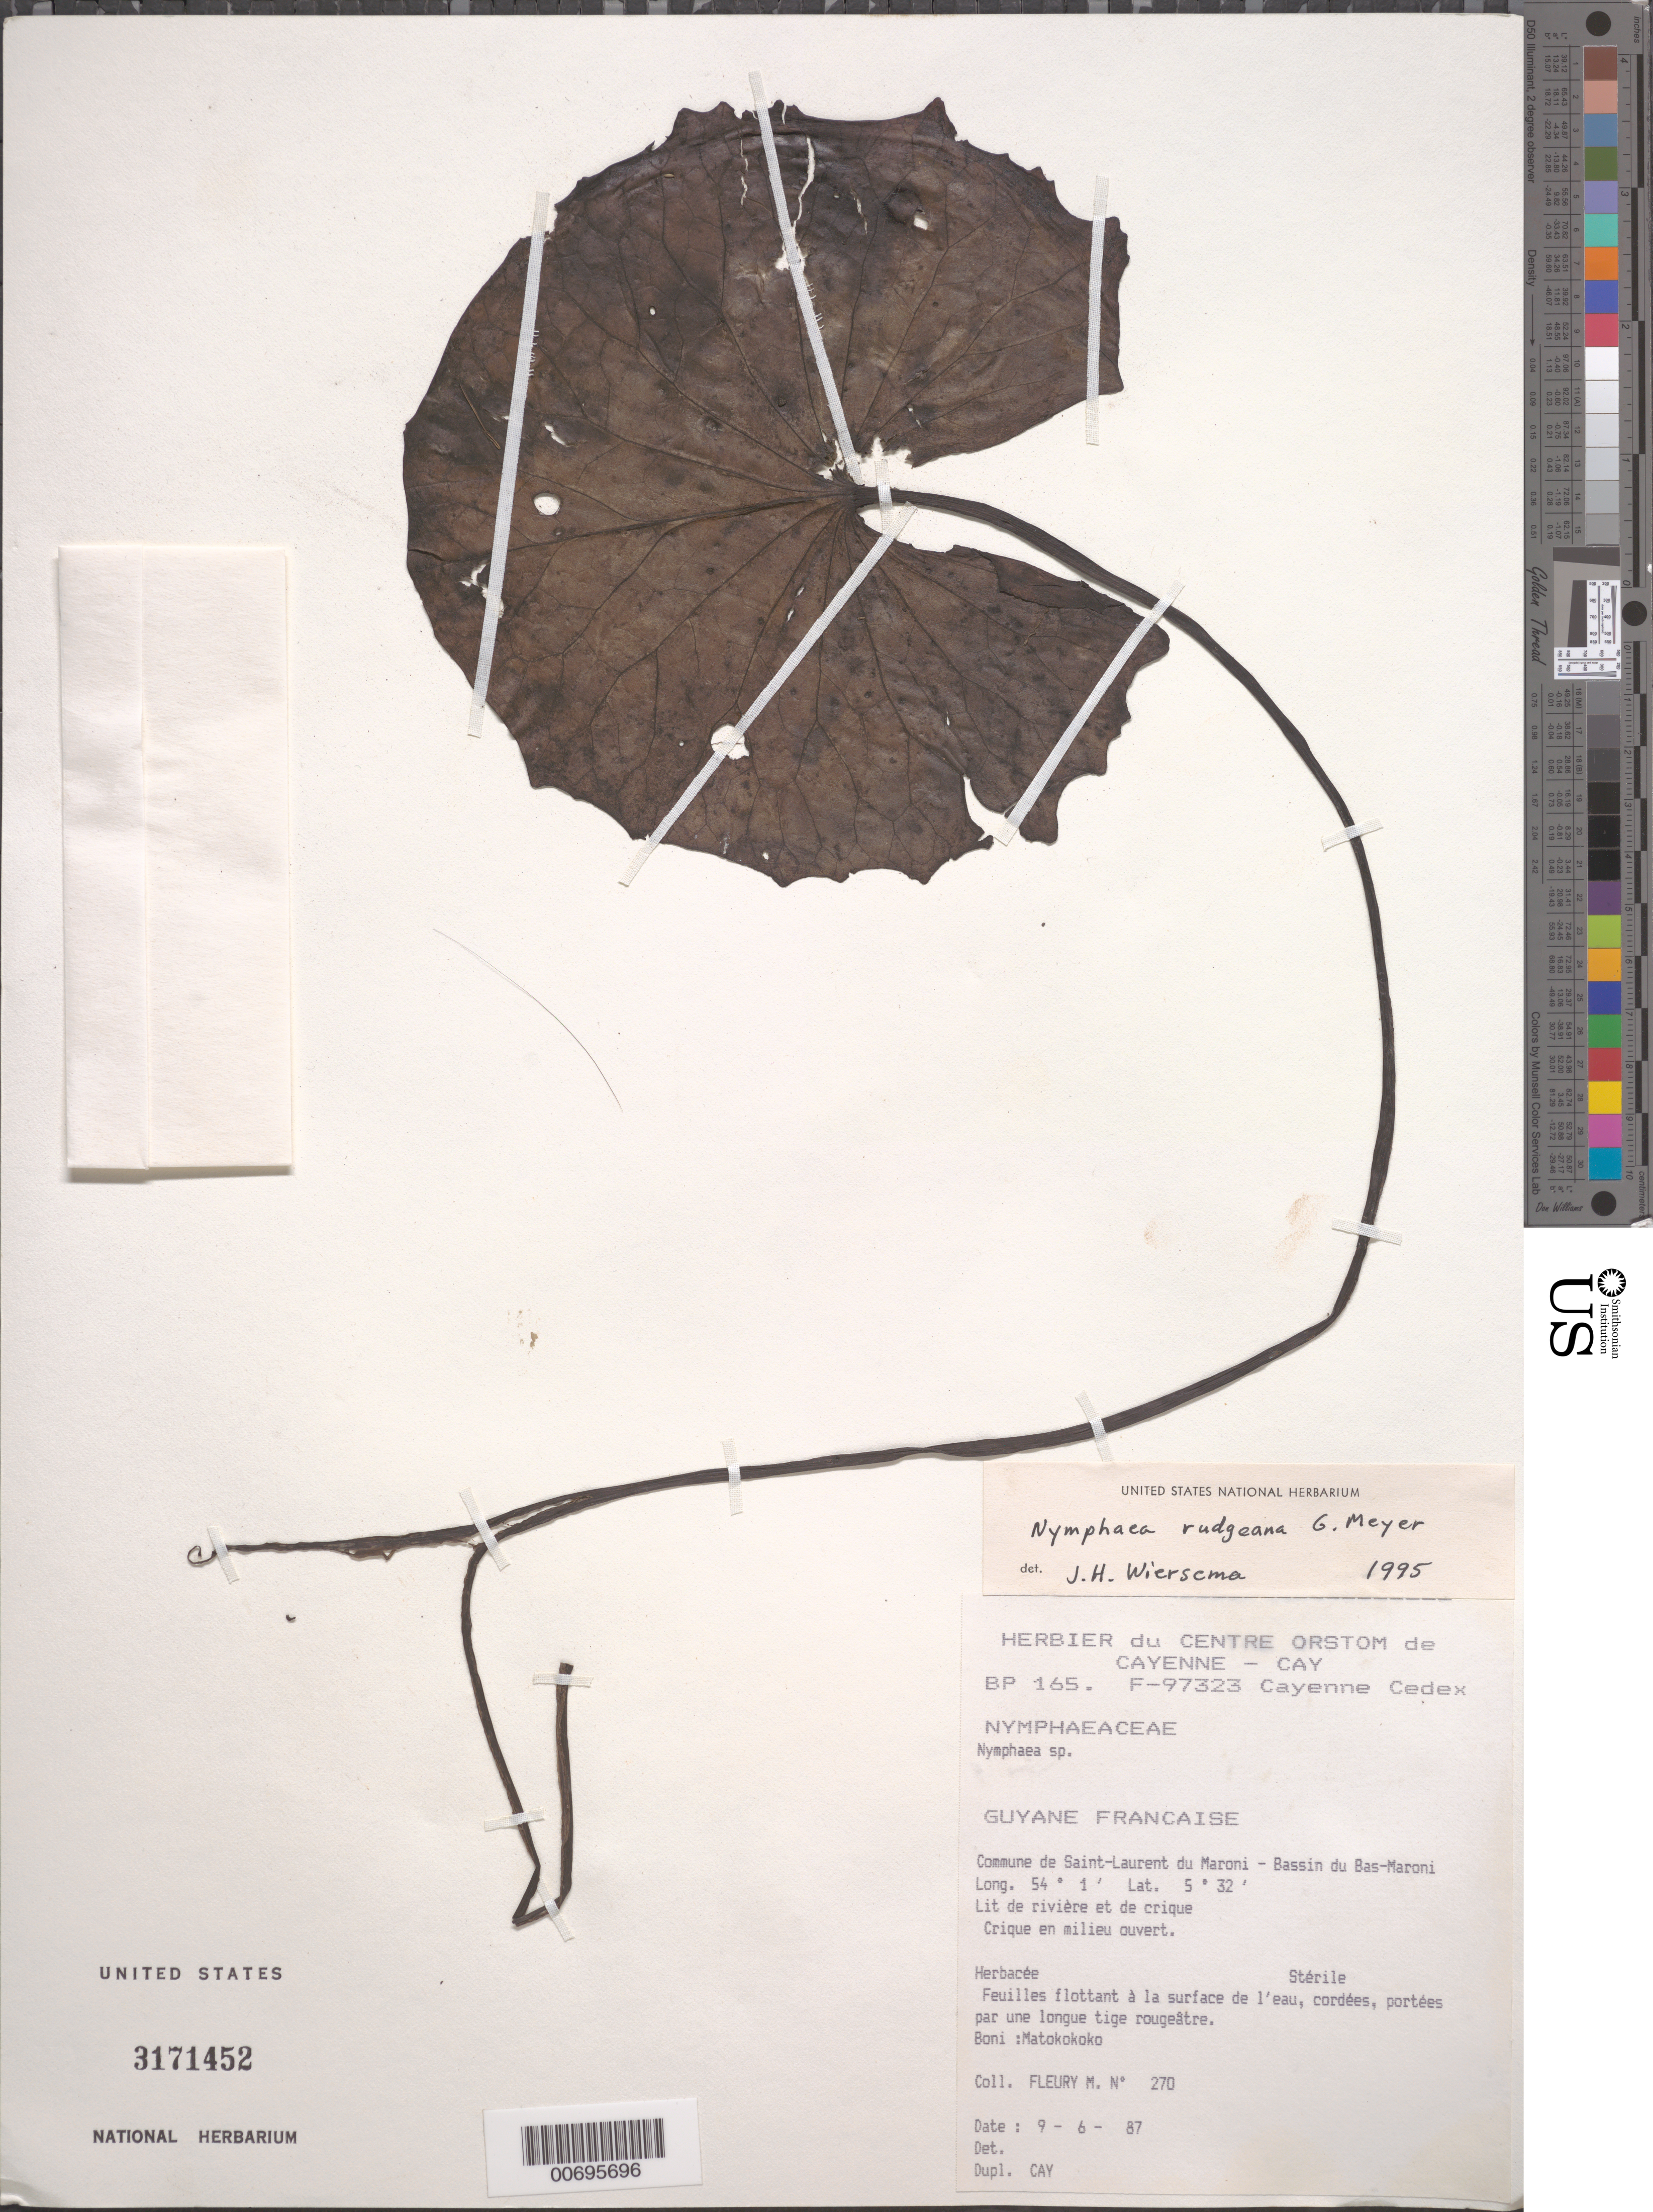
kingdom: Plantae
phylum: Tracheophyta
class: Magnoliopsida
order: Nymphaeales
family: Nymphaeaceae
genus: Nymphaea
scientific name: Nymphaea rudgeana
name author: G. Mey.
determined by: Wiersema, John H.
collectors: M. Fleury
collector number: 270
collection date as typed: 9-Jun-87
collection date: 1987-06-09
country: French Guiana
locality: Commune de Saint-Laurent du Maroni, Bassin du Bas-Maroni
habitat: Open area along creek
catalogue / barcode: US 3171452